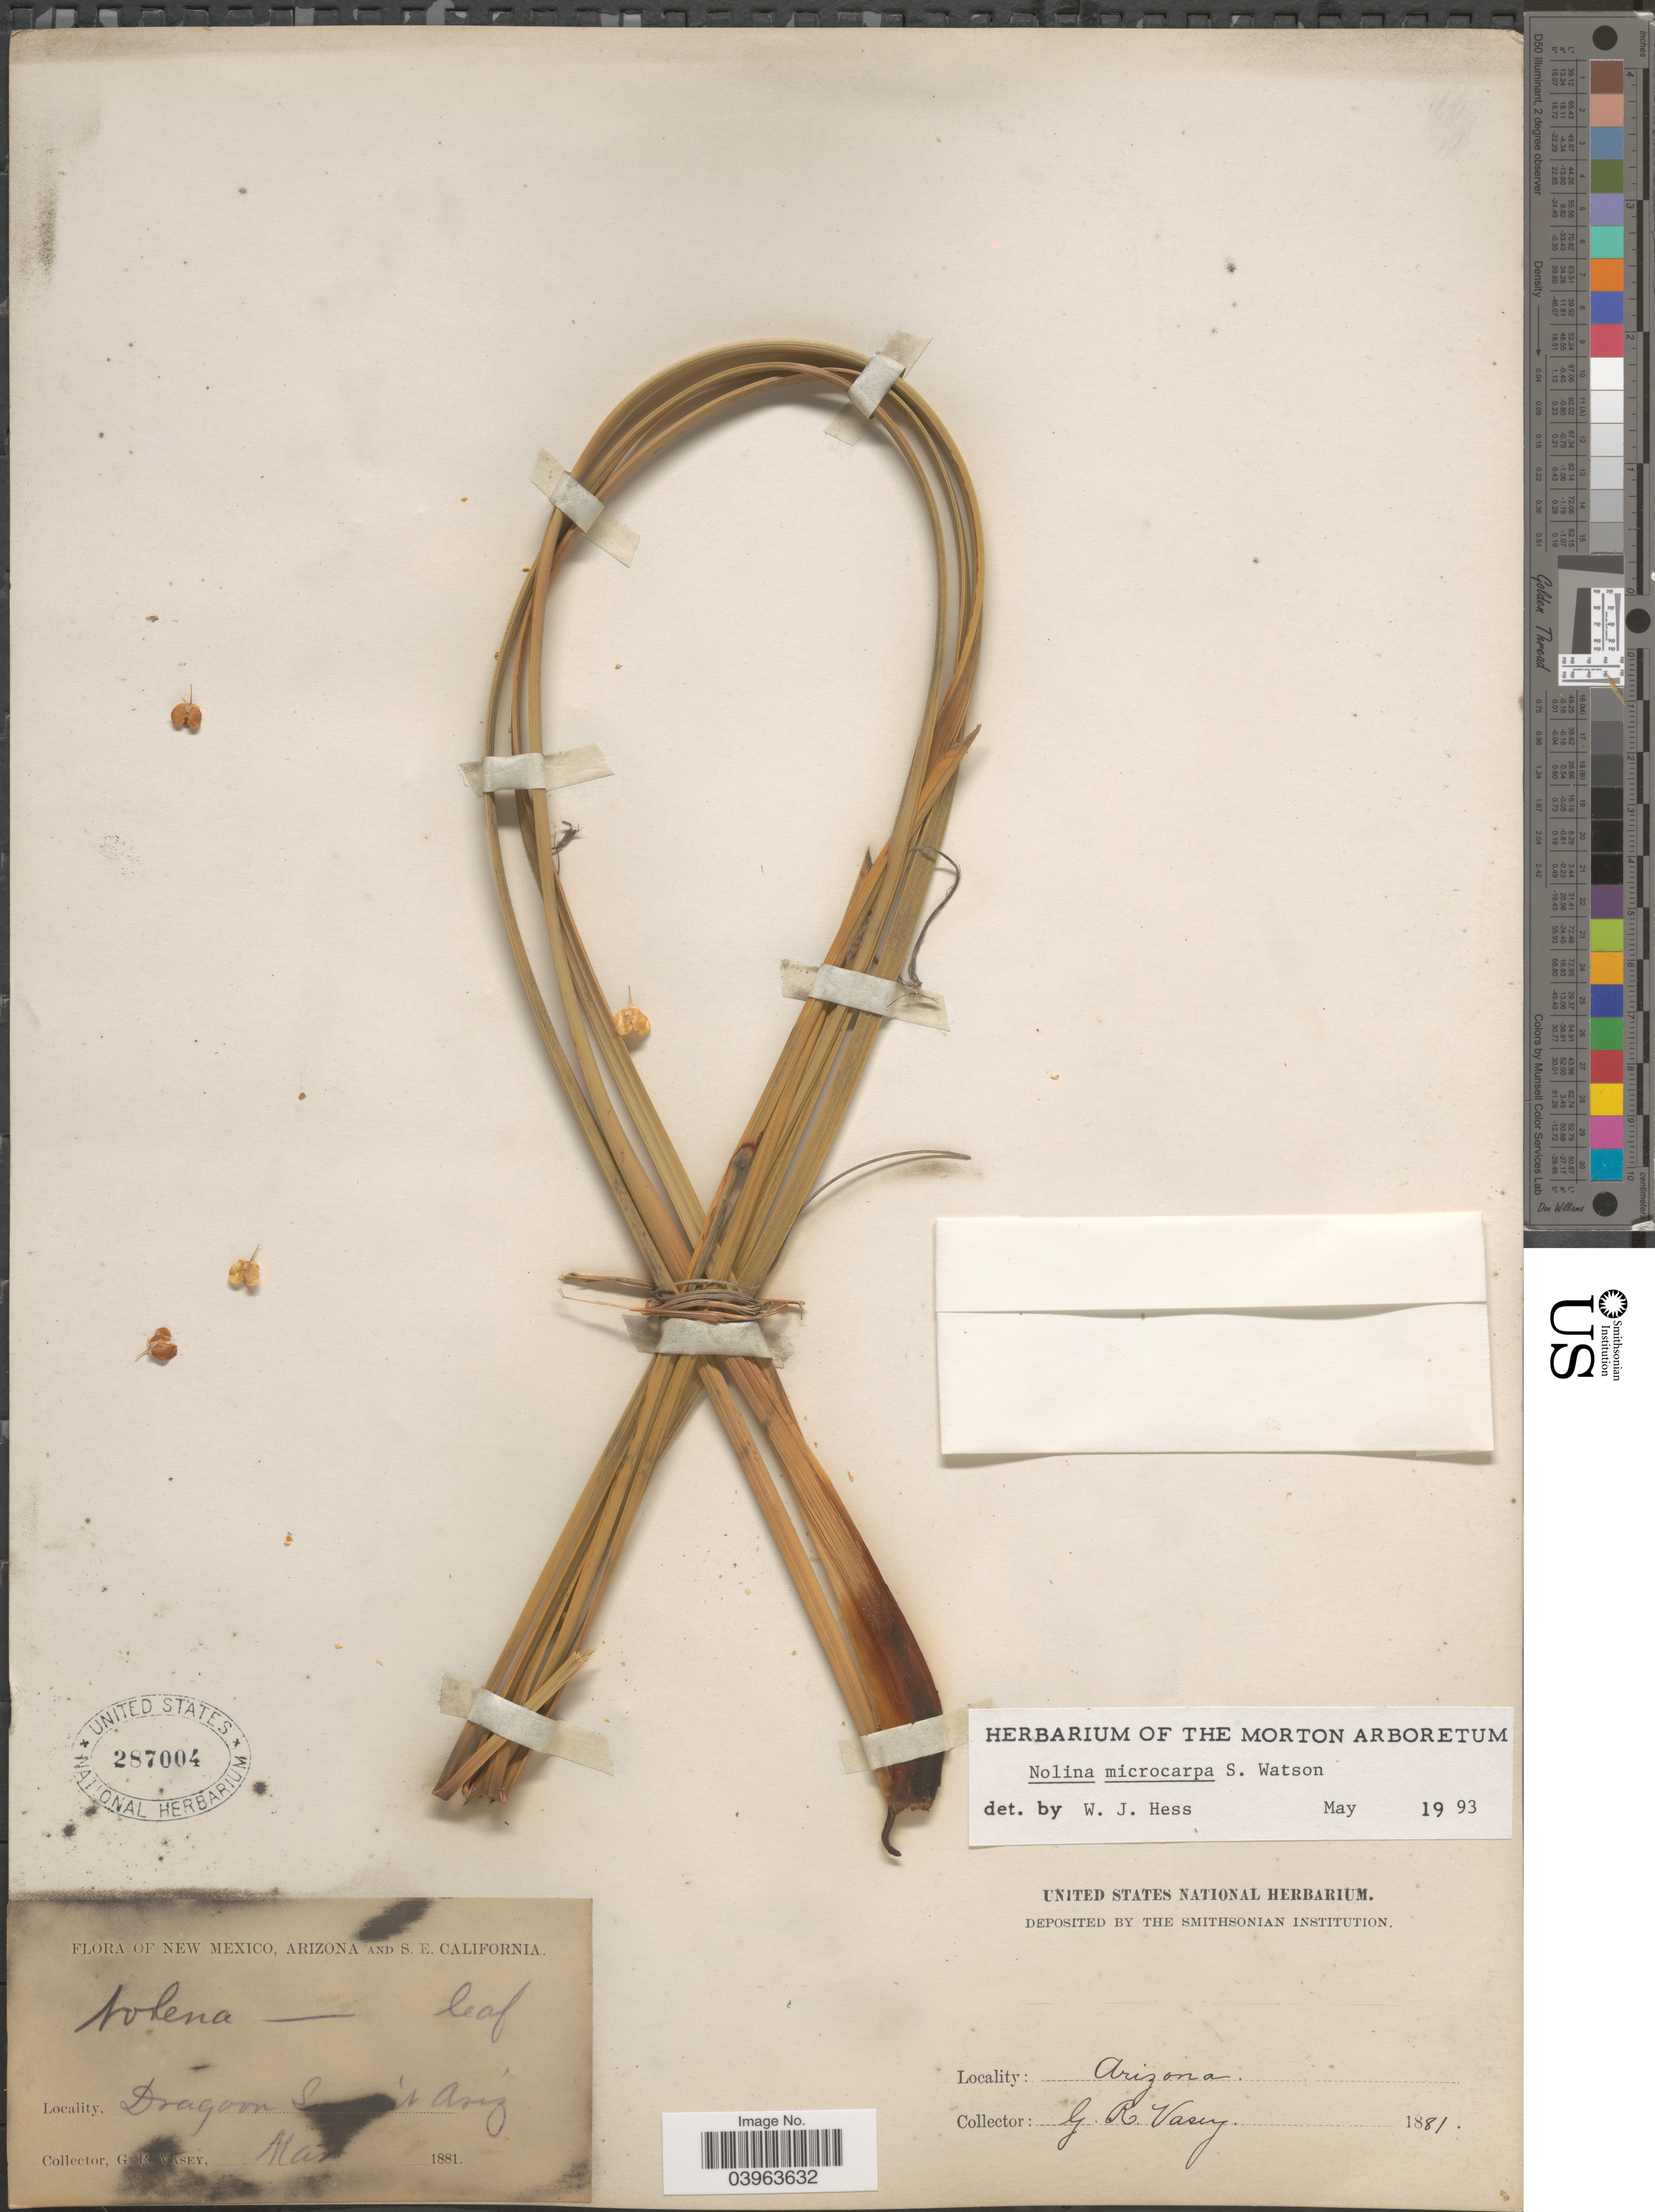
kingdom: Plantae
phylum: Tracheophyta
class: Liliopsida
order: Asparagales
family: Asparagaceae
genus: Nolina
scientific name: Nolina microcarpa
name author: S. Watson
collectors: G. R. Vasey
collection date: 1881-03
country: United States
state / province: Arizona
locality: Dragoon Summit.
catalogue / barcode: US 287004